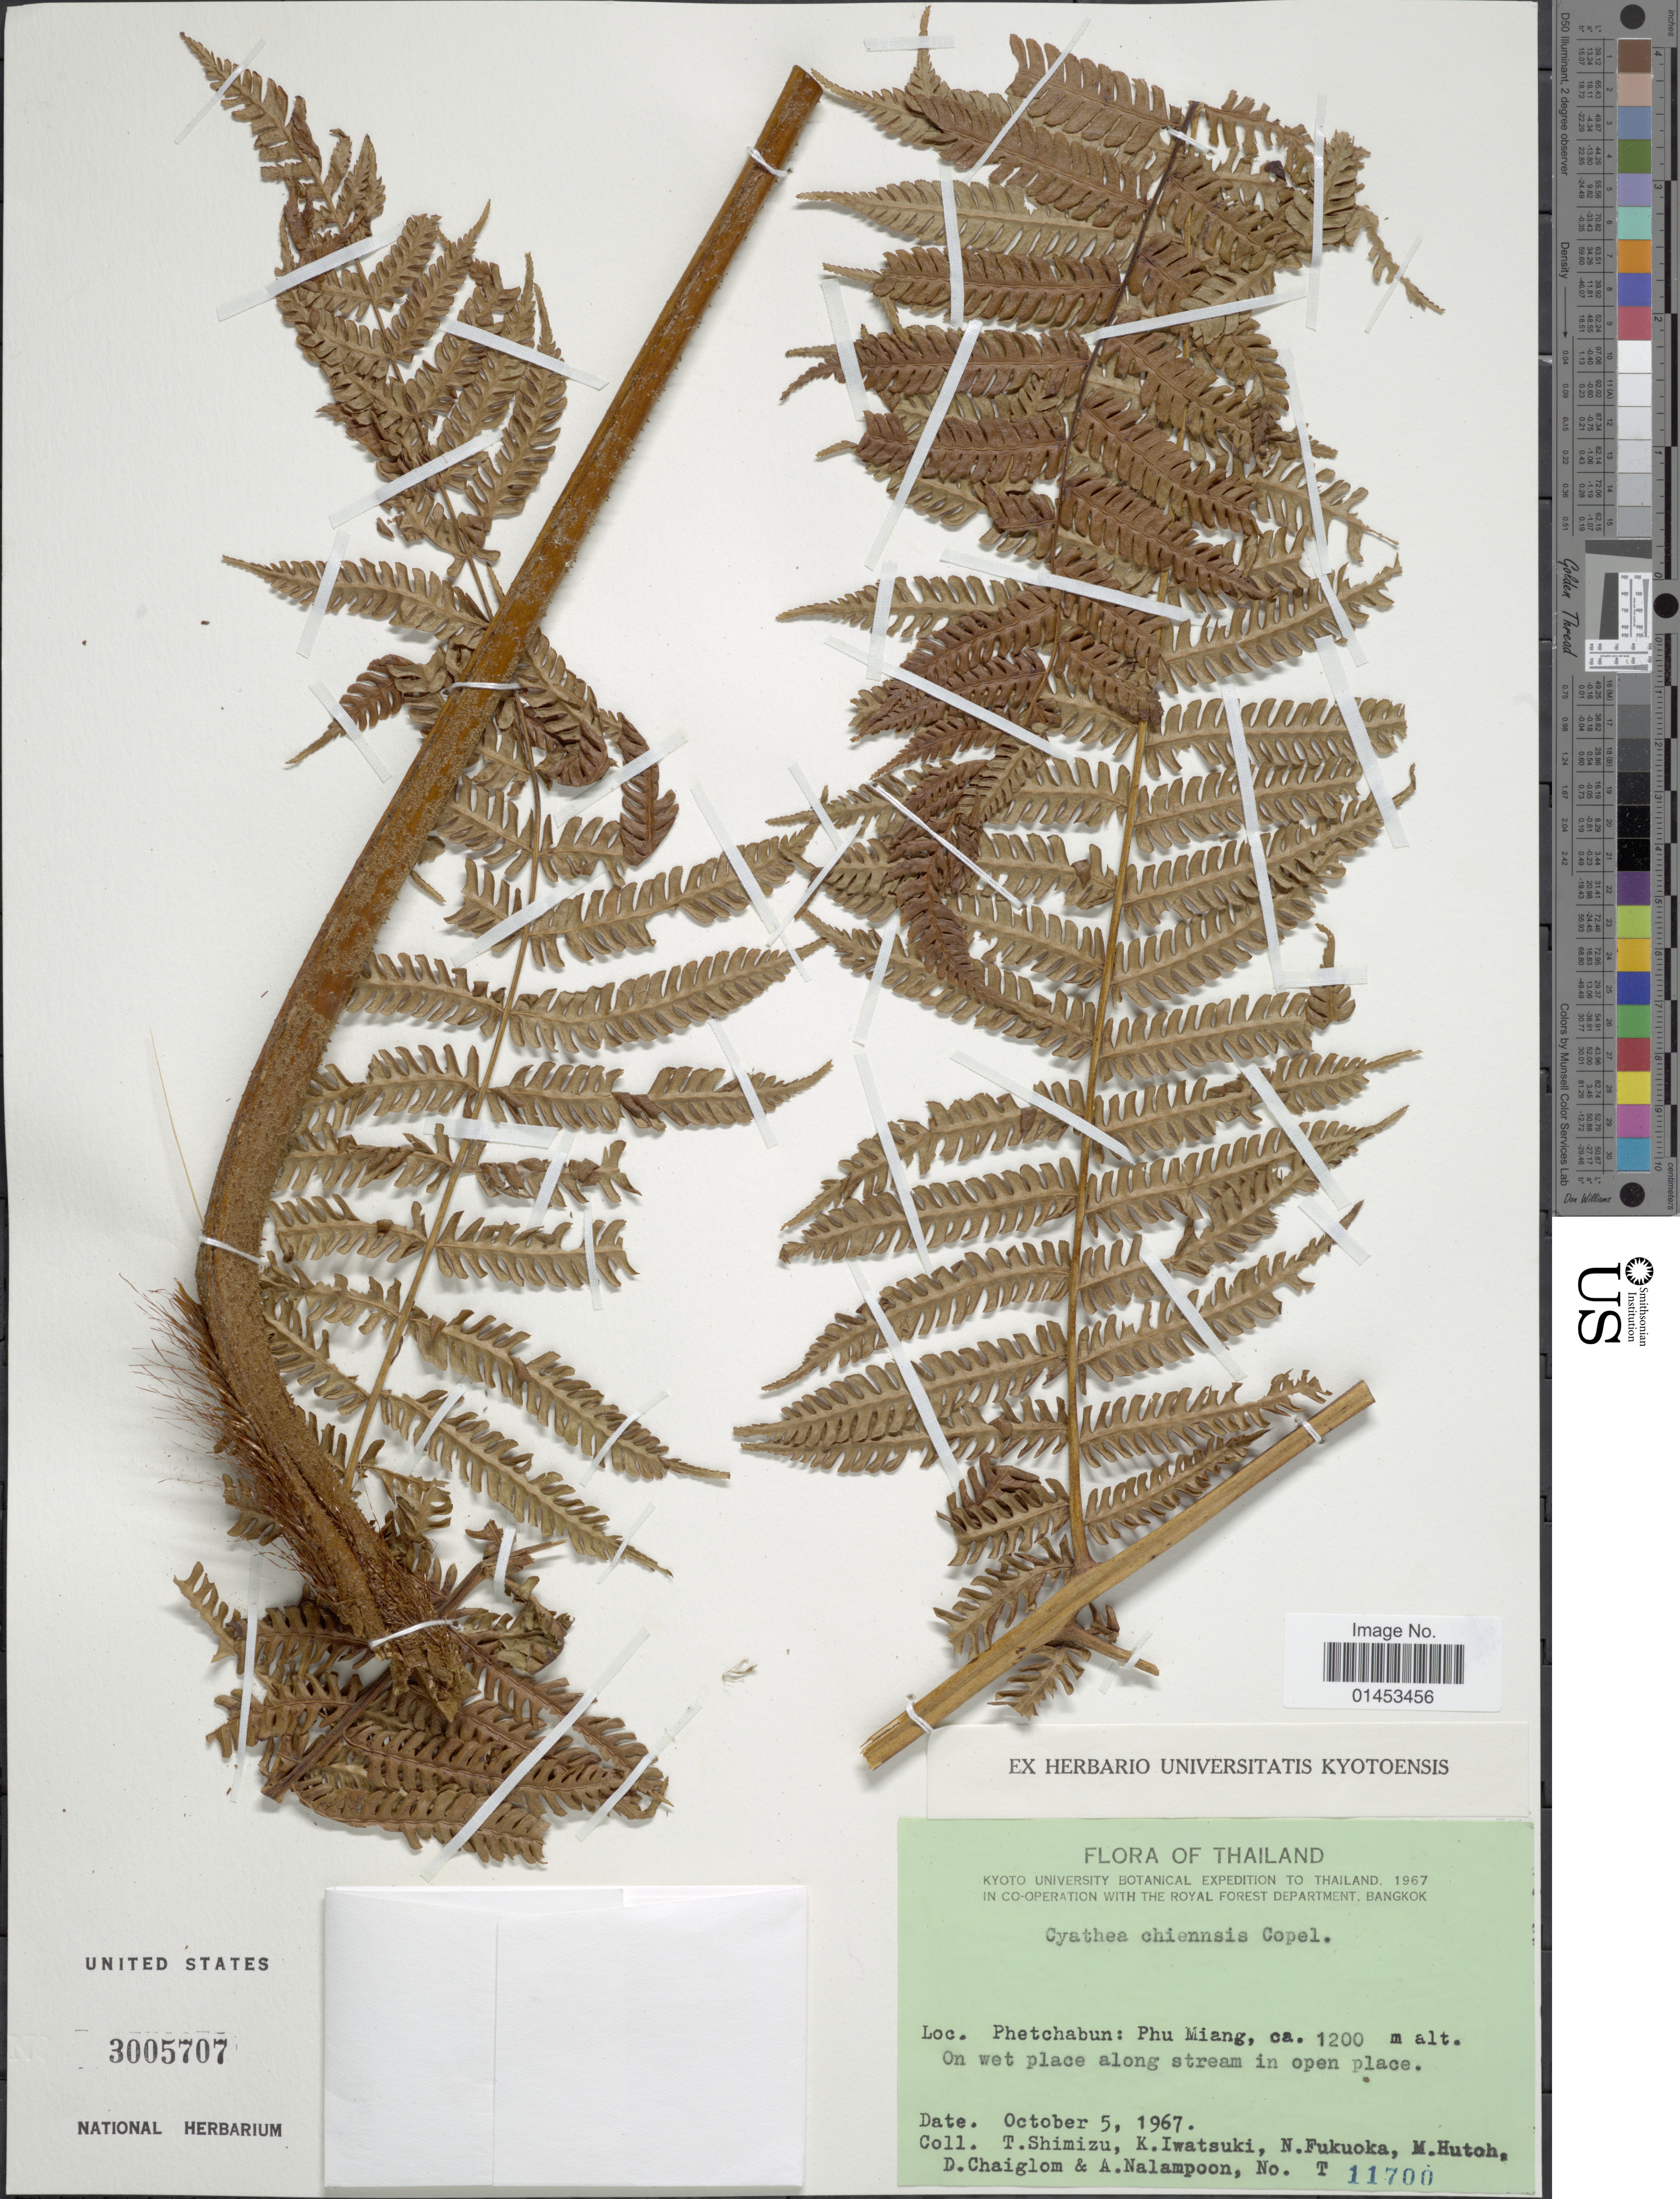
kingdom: Plantae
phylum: Tracheophyta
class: Polypodiopsida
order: Cyatheales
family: Cyatheaceae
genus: Cyathea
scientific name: Cyathea chinensis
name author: Copel.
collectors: T. Shimizu, K. Iwatsuki, N. Fukuoka, M. Hutoh & et al.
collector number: T11700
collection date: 1967-10-05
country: Thailand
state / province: Phetchabun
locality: Phetchabun: Phu Miang, on wet place along stream in open place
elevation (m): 1200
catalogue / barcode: US 3005707